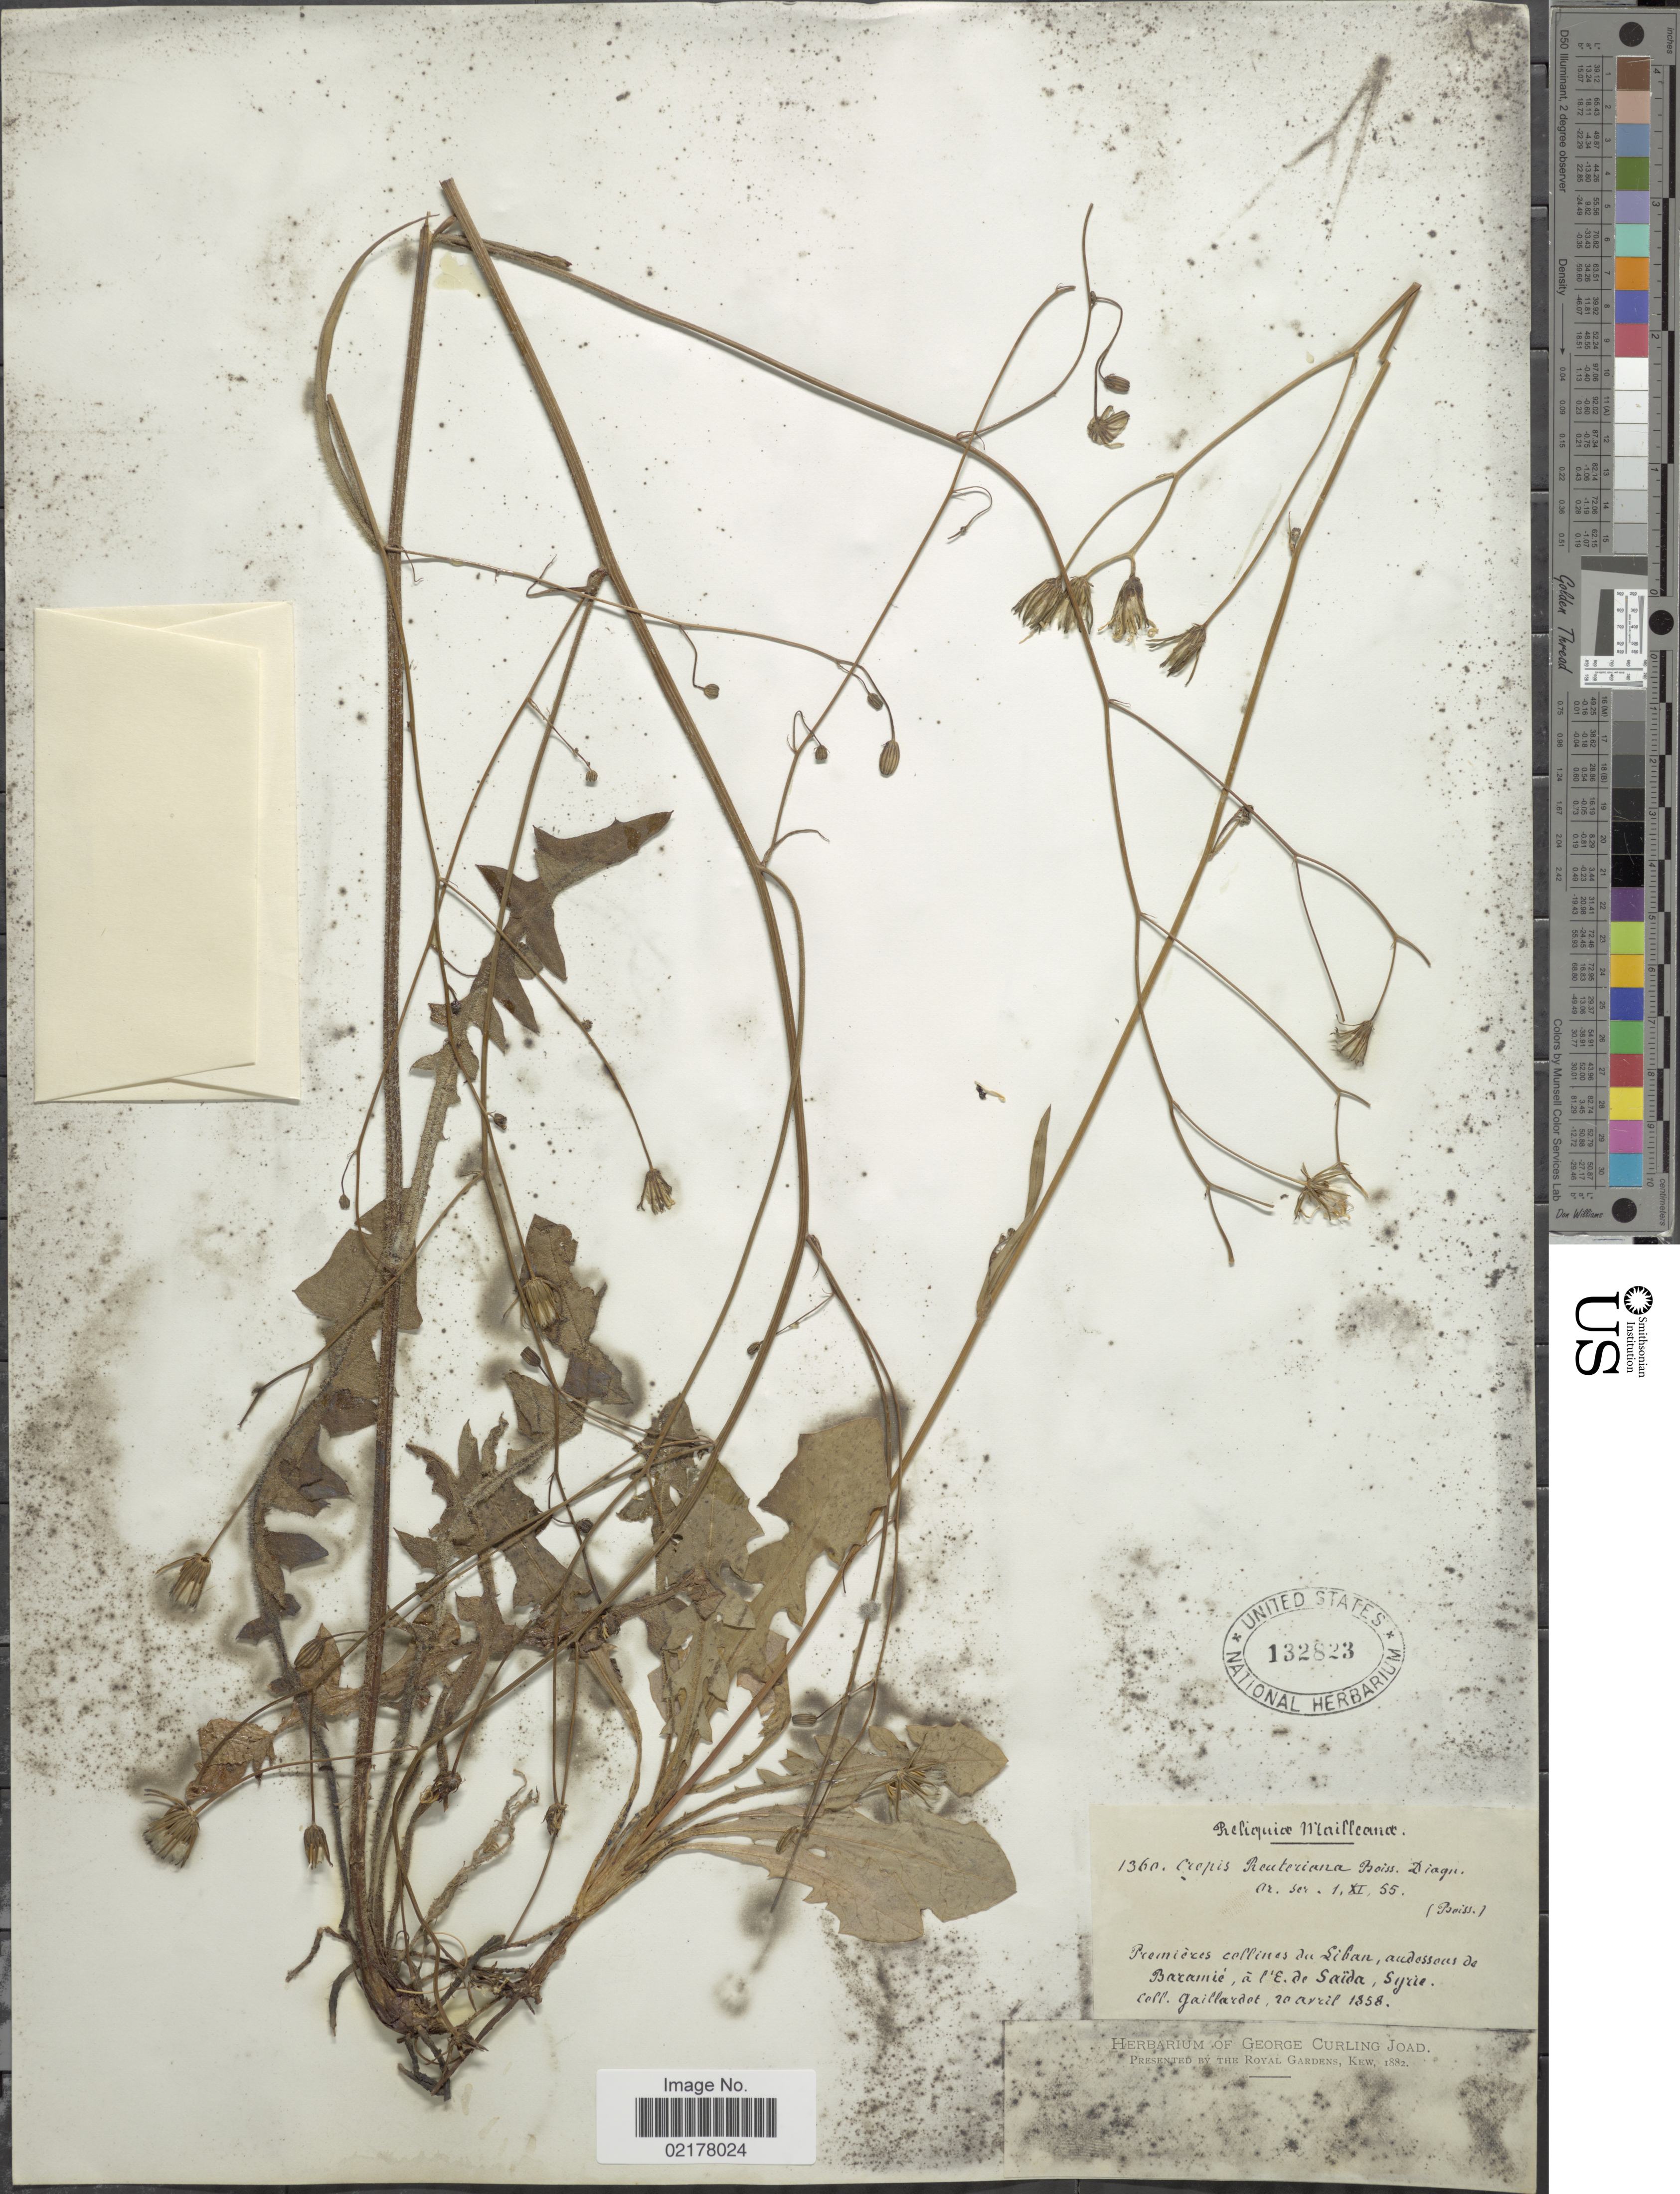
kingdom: Plantae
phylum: Tracheophyta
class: Magnoliopsida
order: Asterales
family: Asteraceae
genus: Crepis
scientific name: Crepis reuteriana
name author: Boiss. & Heldr.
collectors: -. Gaillardet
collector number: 1360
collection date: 1858-04-20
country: Syria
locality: Premières collines du Siban, audessous de Baramié, à l'E. de Saïda, Syrie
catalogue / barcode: US 132823